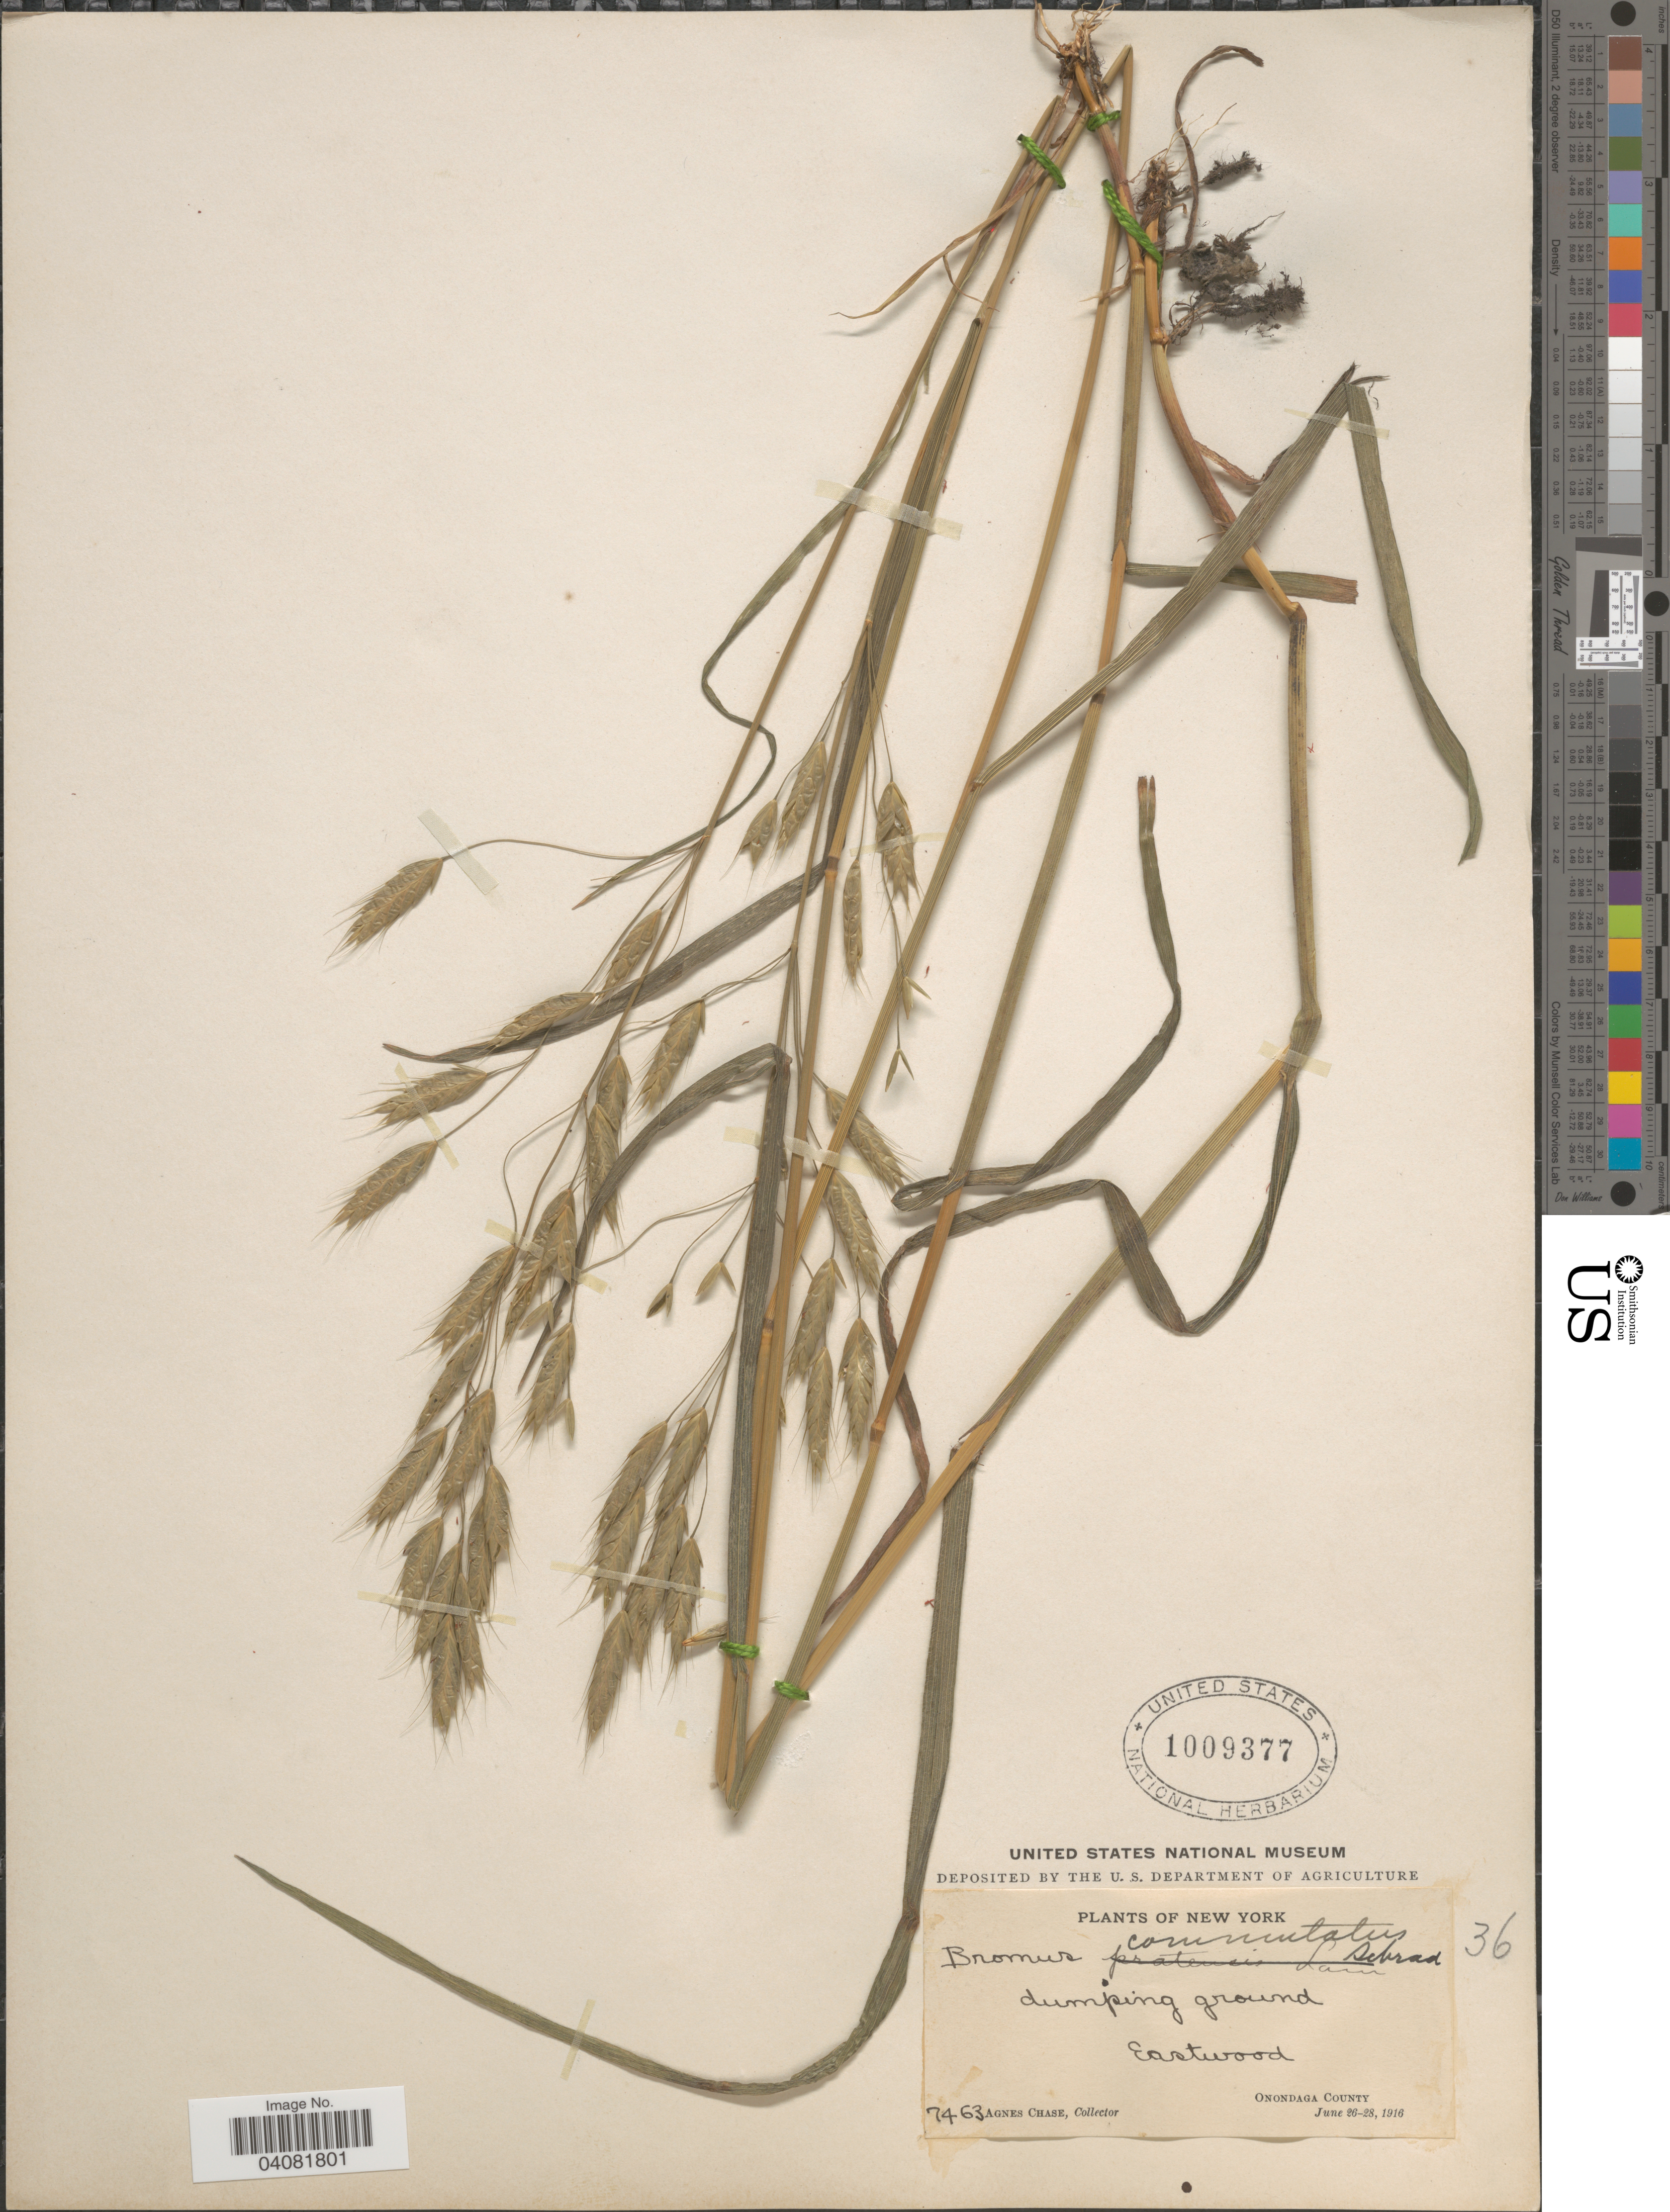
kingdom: Plantae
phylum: Tracheophyta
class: Liliopsida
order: Poales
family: Poaceae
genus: Bromus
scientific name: Bromus commutatus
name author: Schrad.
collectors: A. Chase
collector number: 7463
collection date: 1916-06-26/1916-06-28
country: United States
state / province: New York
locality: Dumping ground. Eastwood. Onondaga County.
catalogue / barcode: US 1009377